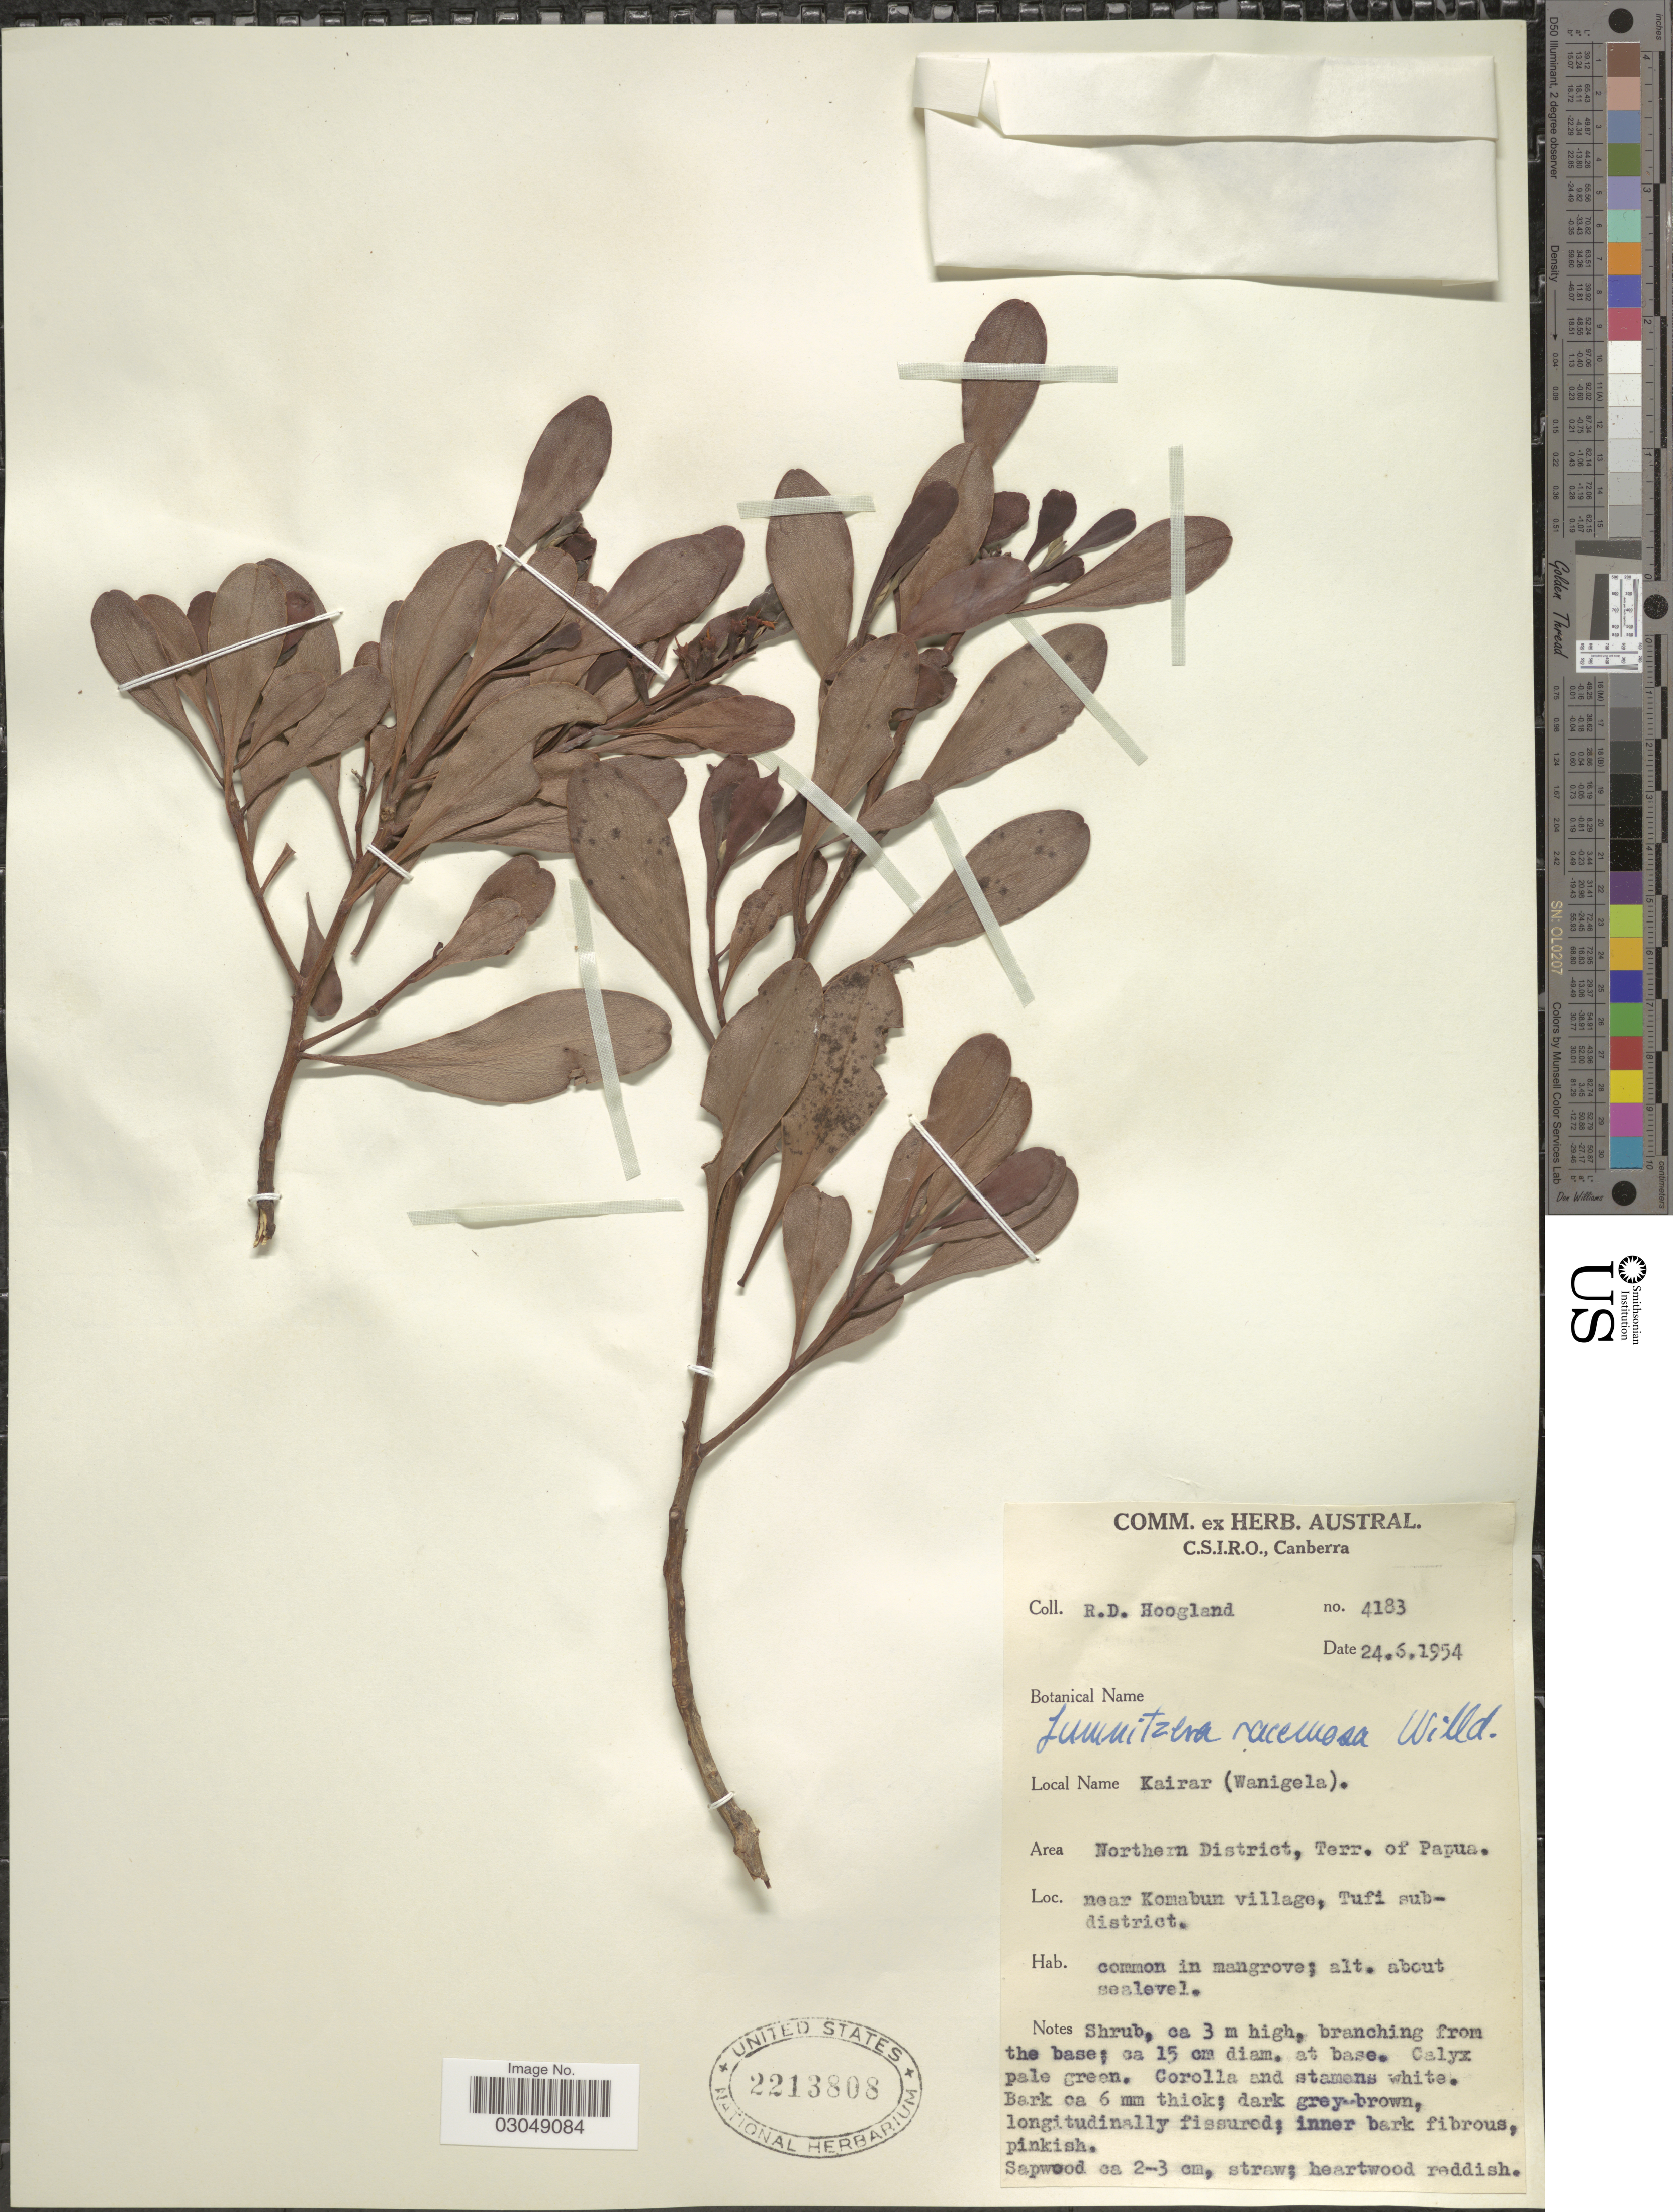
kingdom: Plantae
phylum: Tracheophyta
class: Magnoliopsida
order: Myrtales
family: Combretaceae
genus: Lumnitzera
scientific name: Lumnitzera racemosa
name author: Willd.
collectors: R. D. Hoogland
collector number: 4183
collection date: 1954-06-24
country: Papua New Guinea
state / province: Northern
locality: Area Northern District, Terr. of Papua. Near Komabun village, Tufi subdistrict.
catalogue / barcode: US 2213808